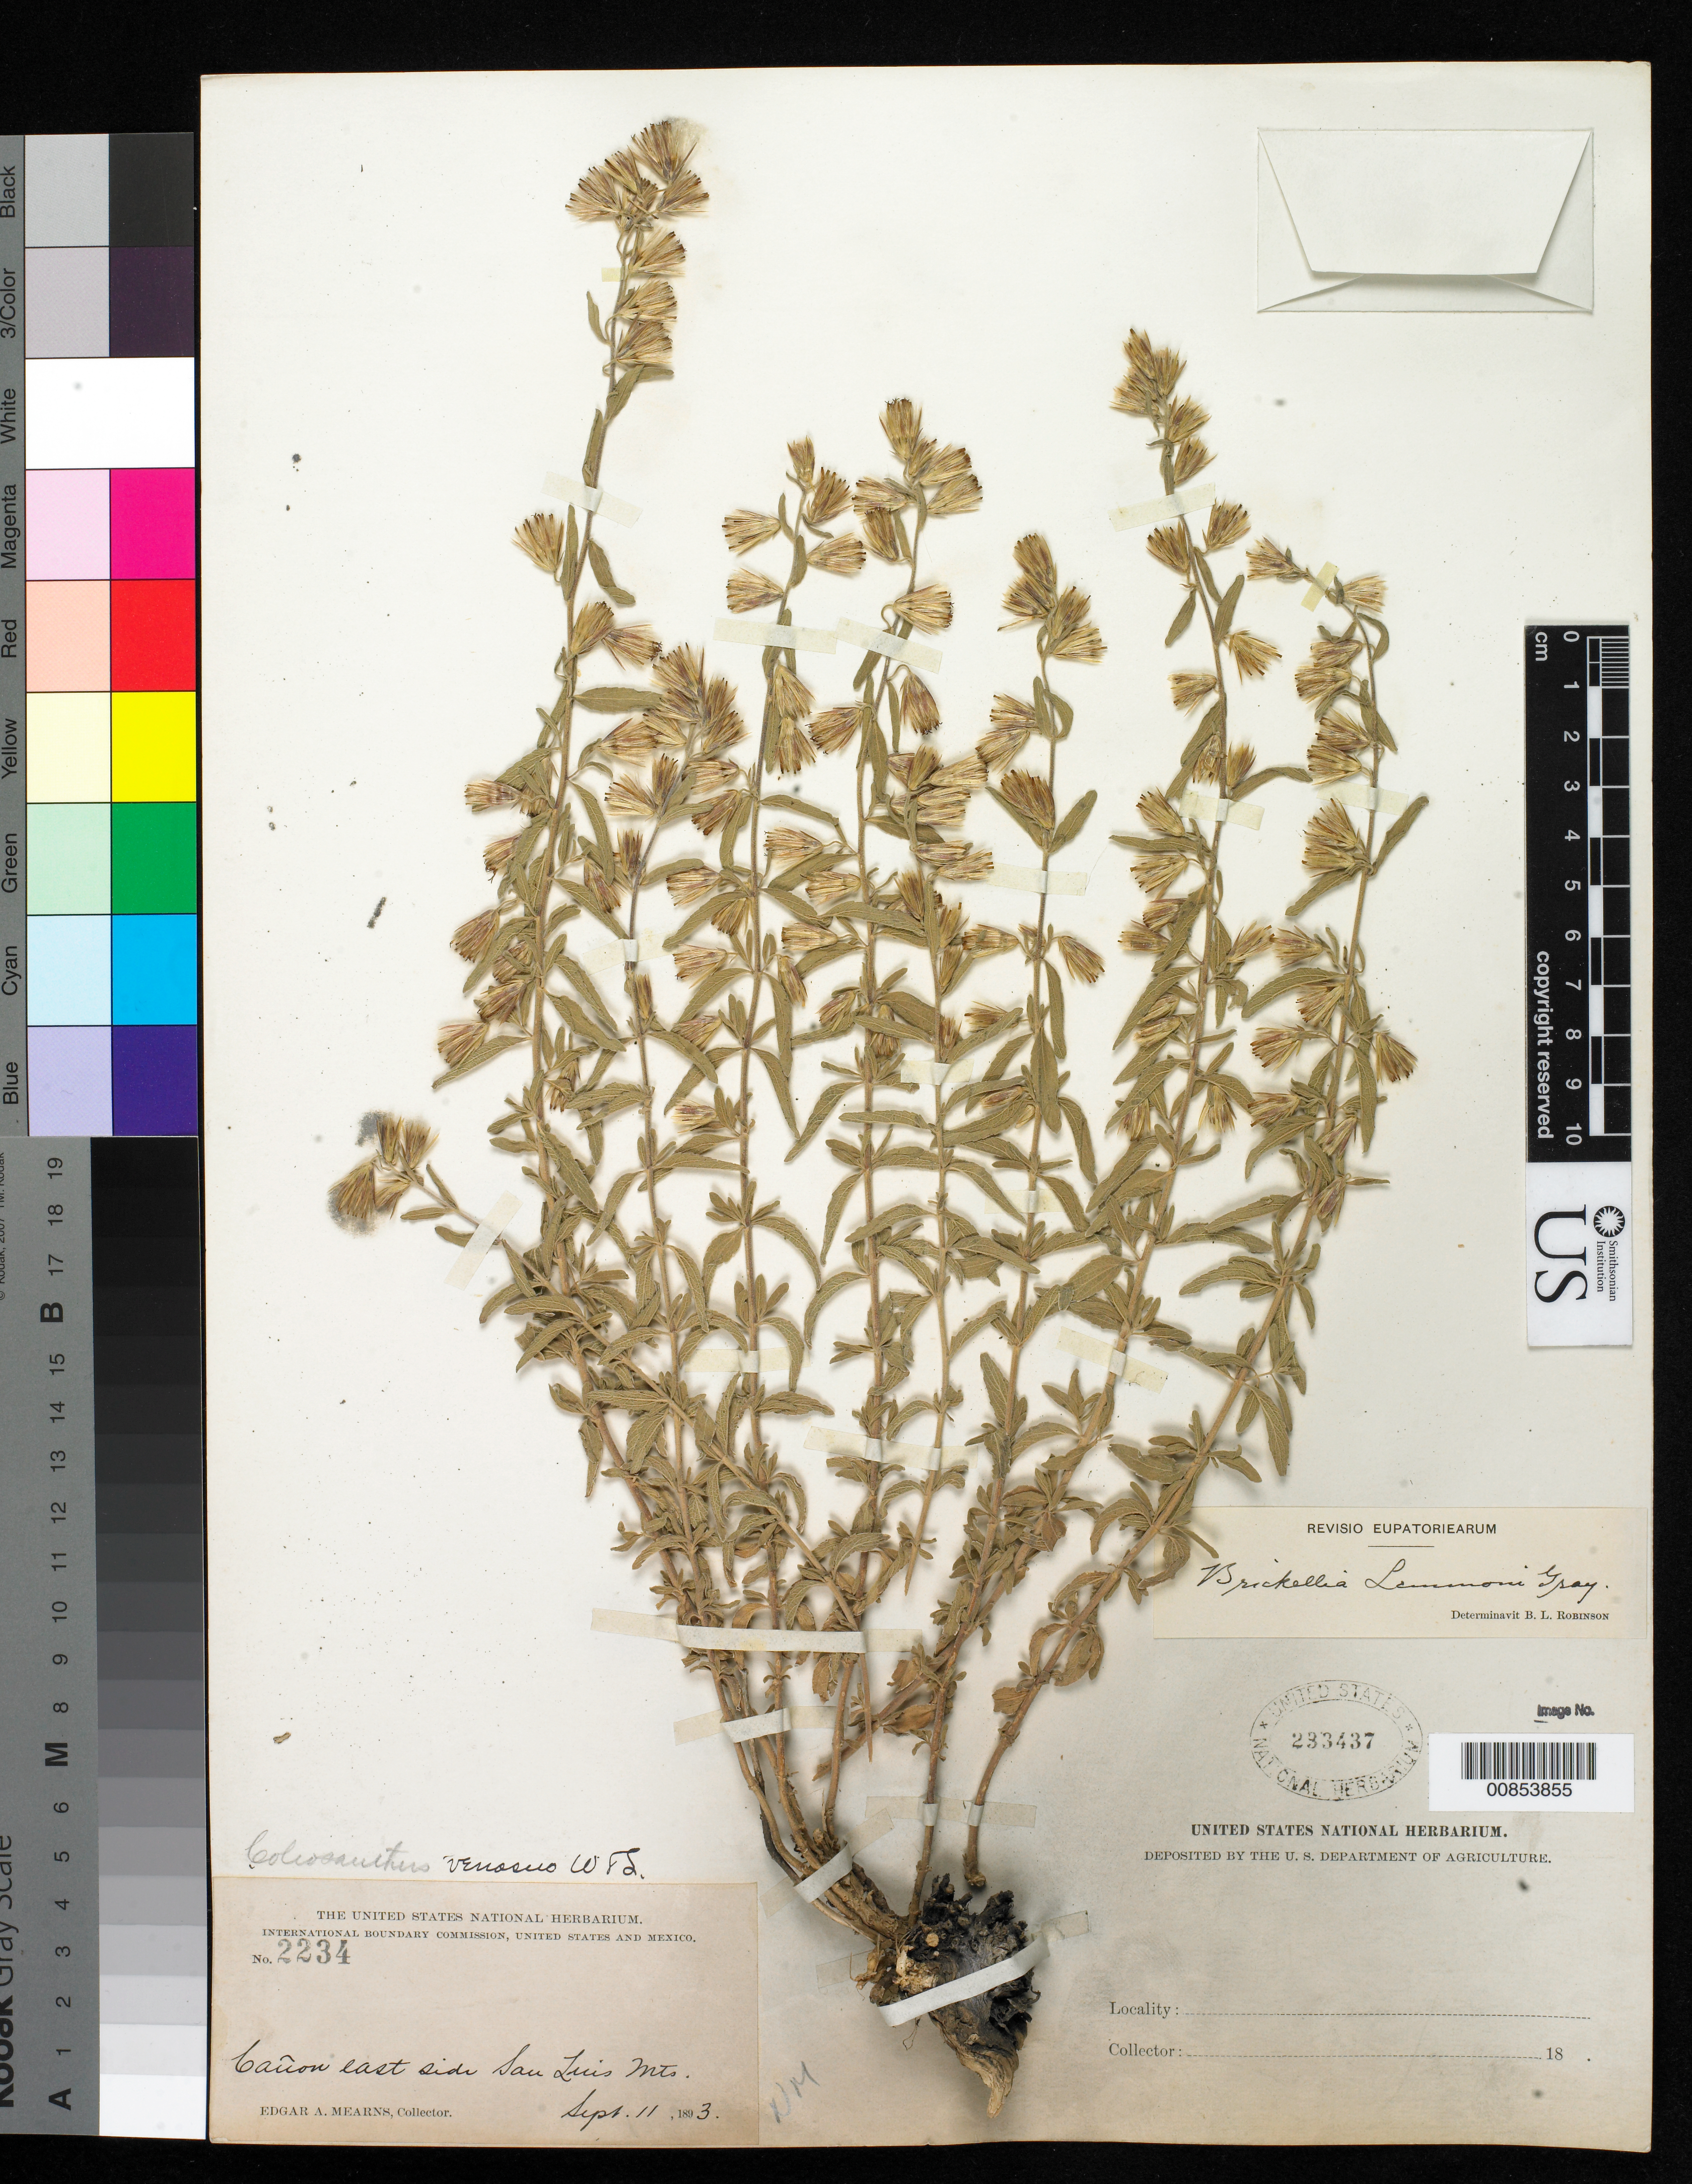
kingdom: Plantae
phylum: Tracheophyta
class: Magnoliopsida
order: Asterales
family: Asteraceae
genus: Brickellia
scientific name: Brickellia lemmonii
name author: A. Gray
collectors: E. A. Mearns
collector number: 2234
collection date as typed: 11 Sep 1893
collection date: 1893-09-11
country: United States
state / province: New Mexico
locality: Cañon east side San Luis Mts.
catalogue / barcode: US 233437